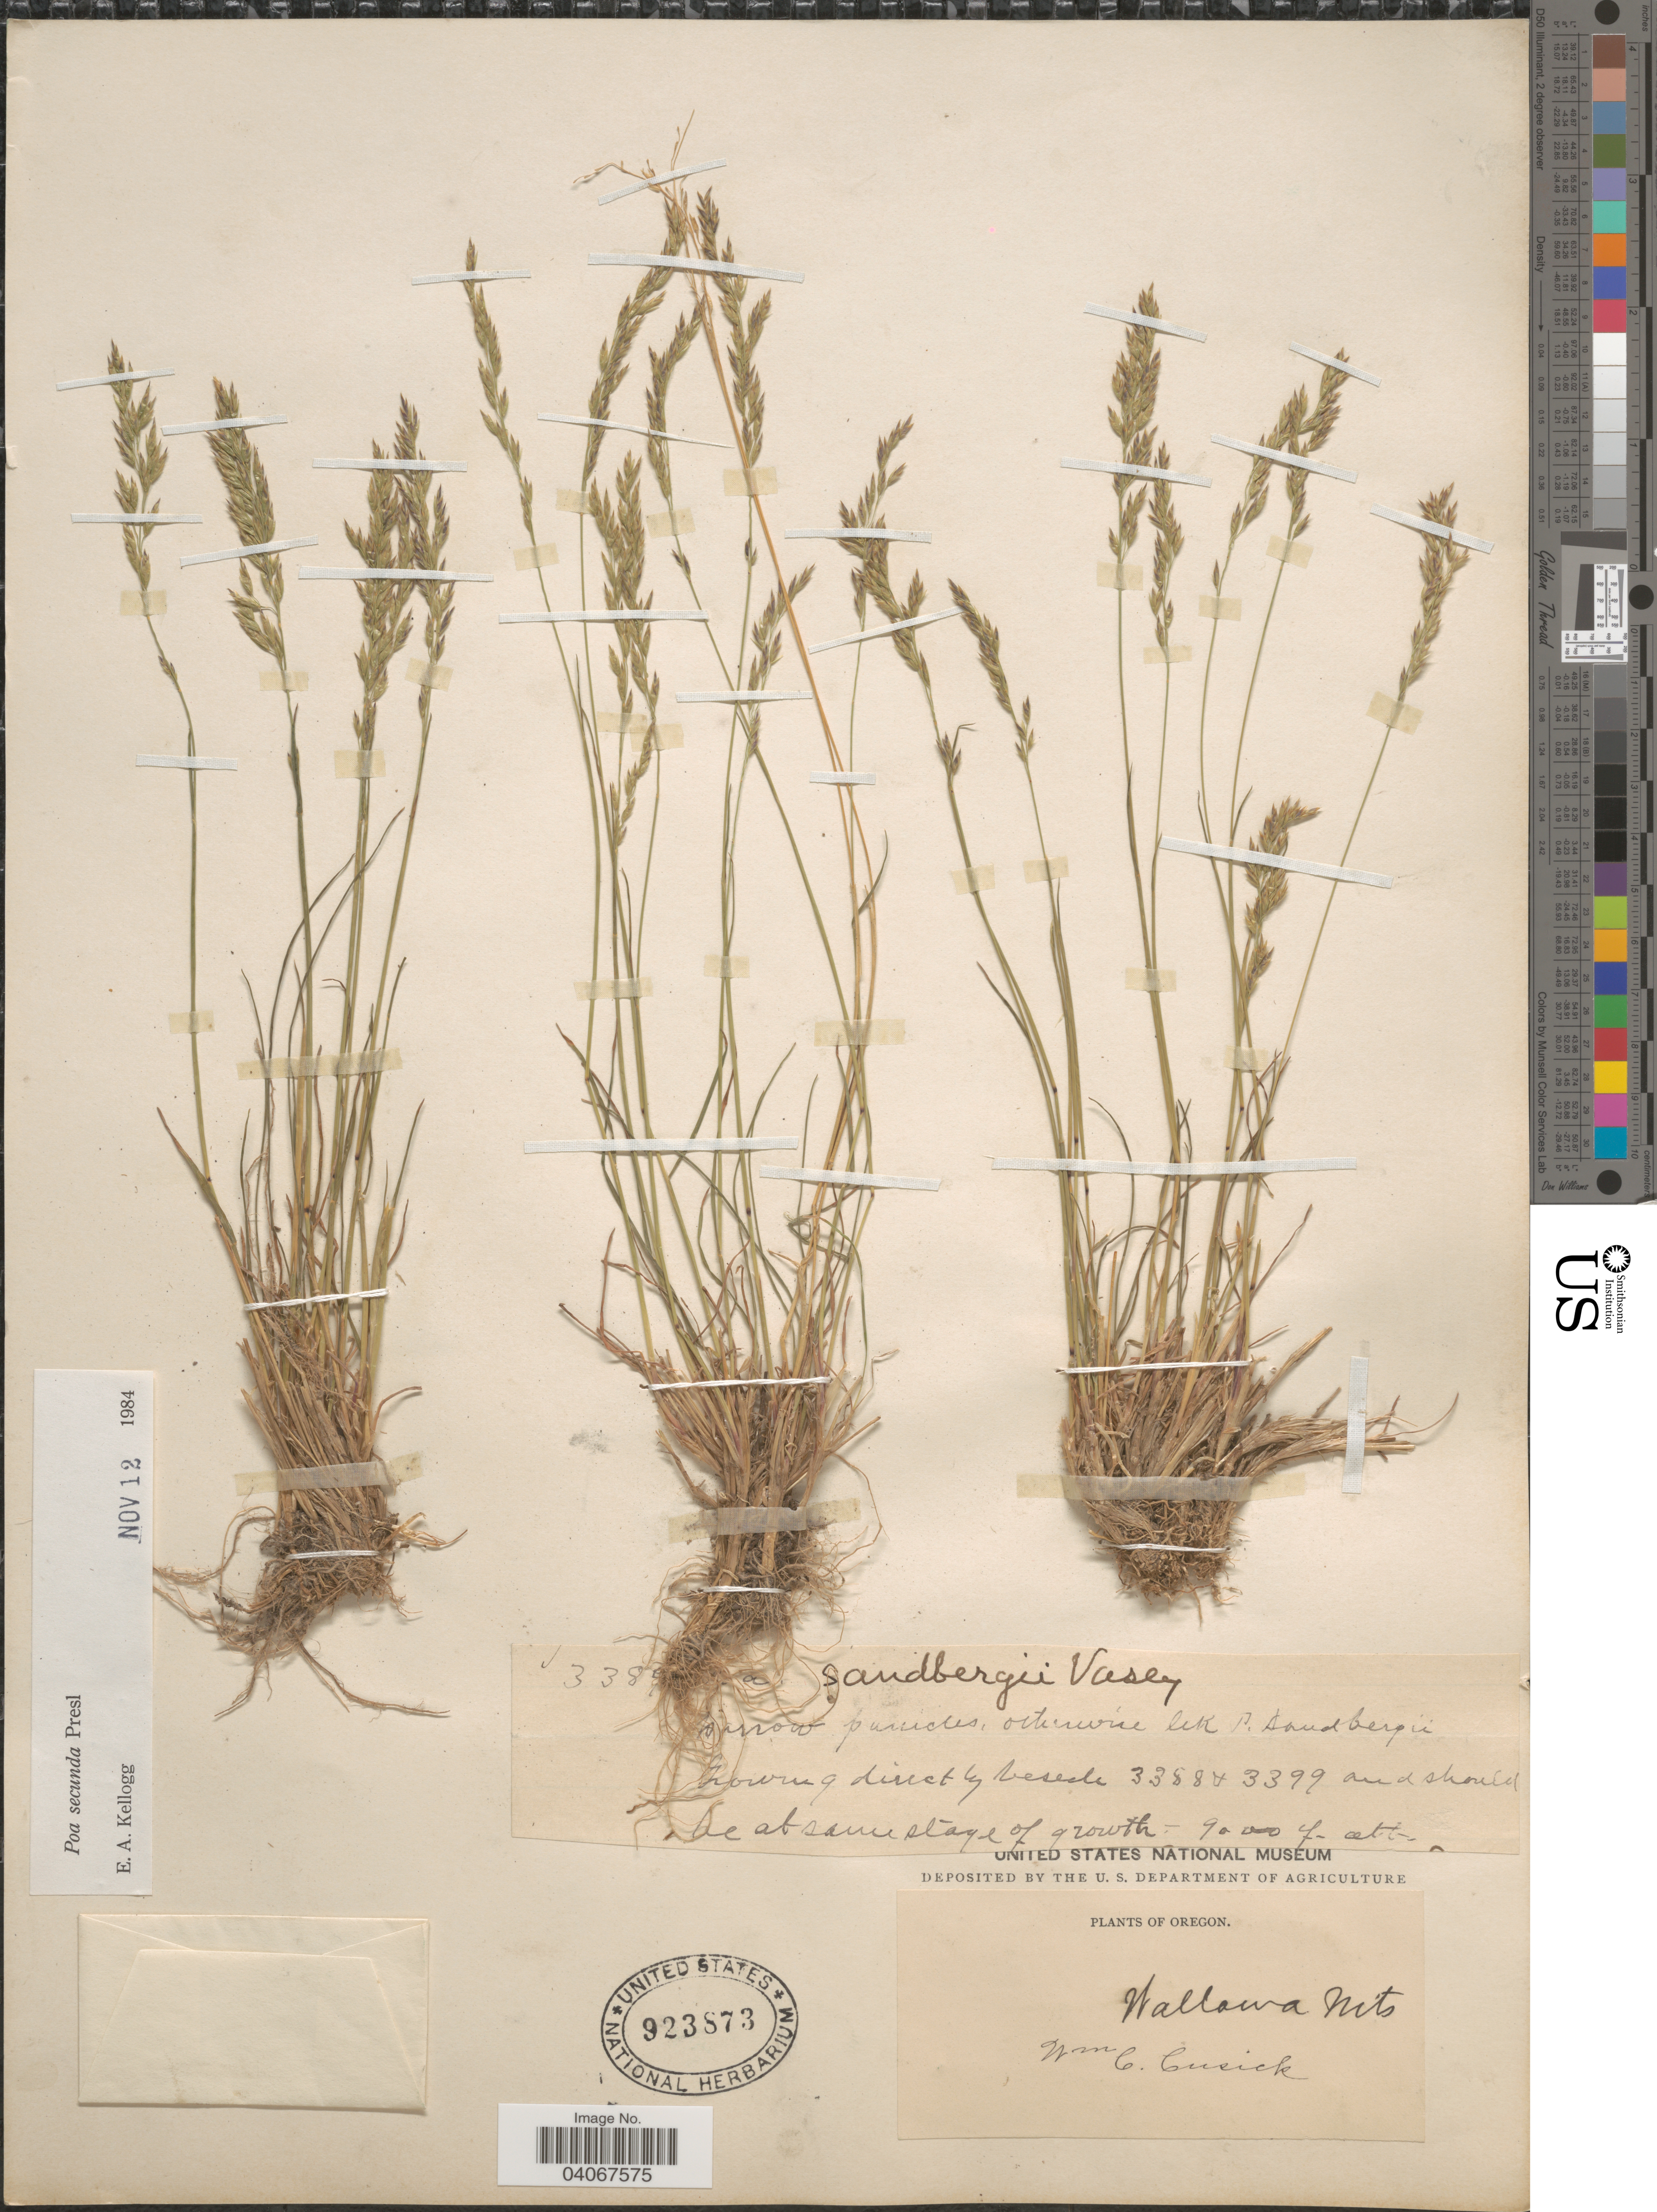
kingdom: Plantae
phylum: Tracheophyta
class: Liliopsida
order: Poales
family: Poaceae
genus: Poa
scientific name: Poa secunda subsp. secunda var. secunda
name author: J. Presl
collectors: W. C. Cusick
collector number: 3389*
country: United States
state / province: Oregon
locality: Wallowa Mts.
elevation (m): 2743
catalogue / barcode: US 923873